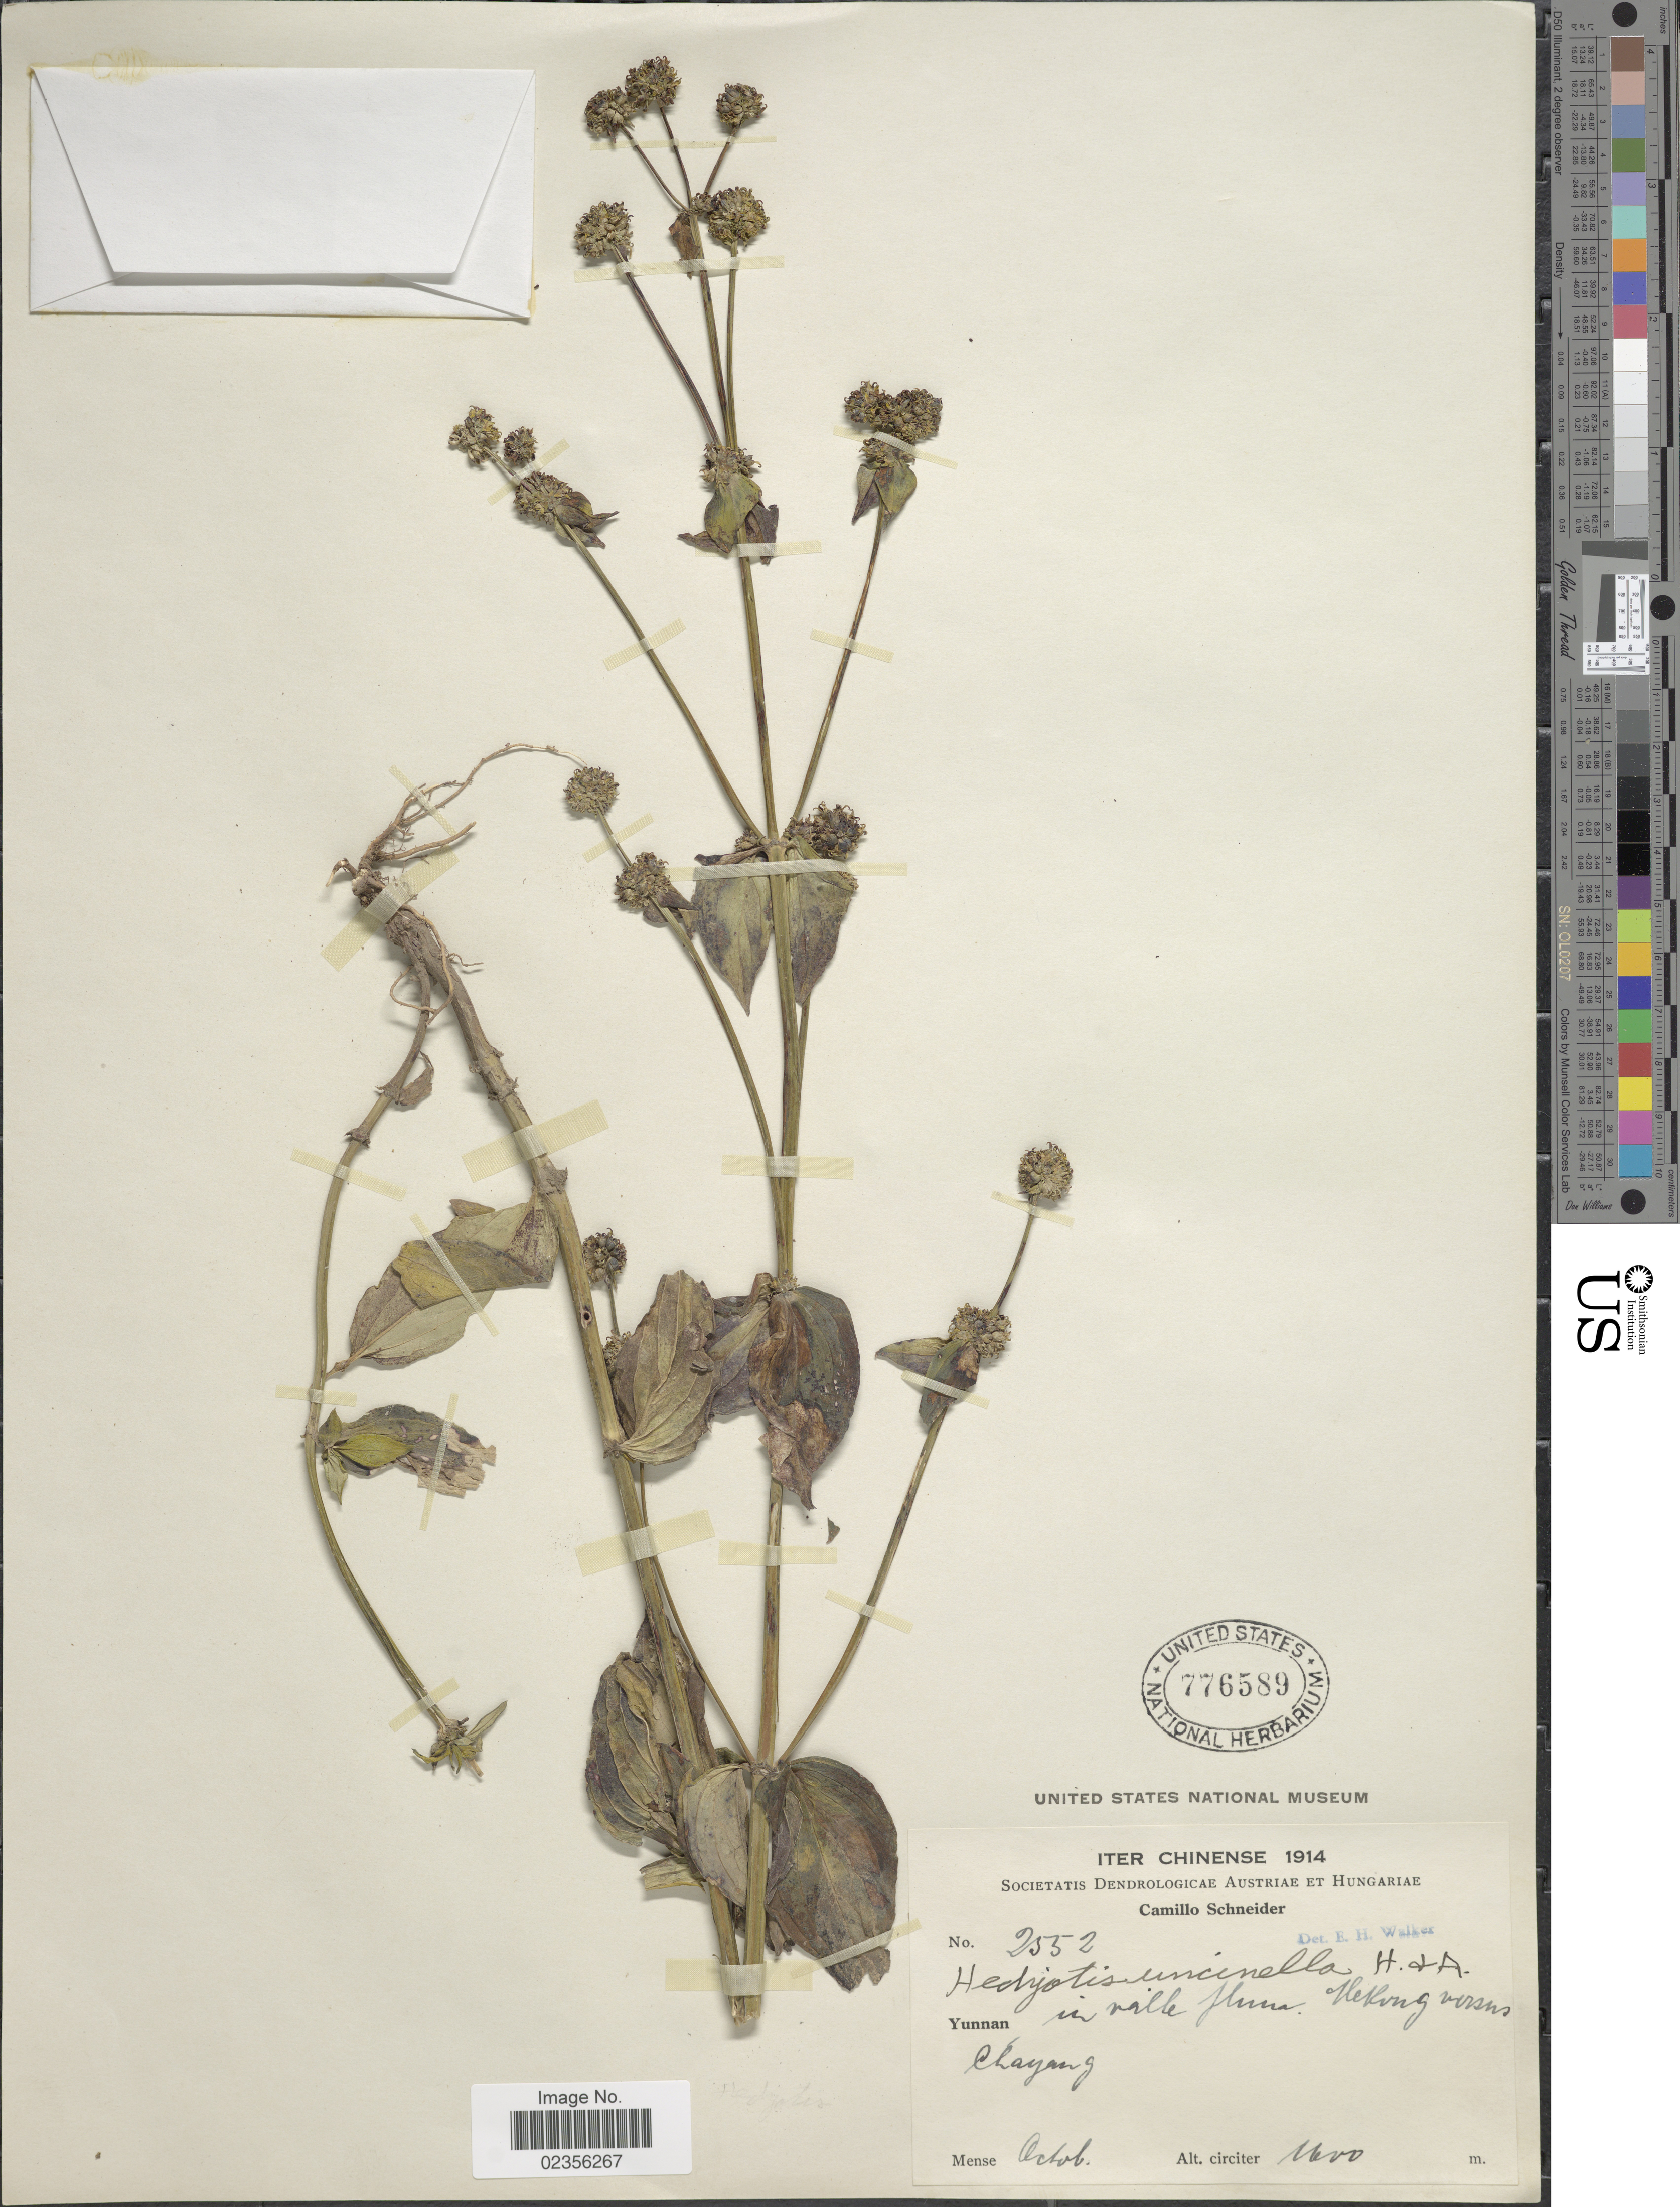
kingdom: Plantae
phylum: Tracheophyta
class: Magnoliopsida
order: Gentianales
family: Rubiaceae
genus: Hedyotis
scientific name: Hedyotis uncinella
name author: Hook. & Arn.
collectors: C. K. Schneider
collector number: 2552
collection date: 1914-10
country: China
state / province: Yunnan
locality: Yunnan, in valle fluma, Chayang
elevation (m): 1600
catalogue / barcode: US 776589